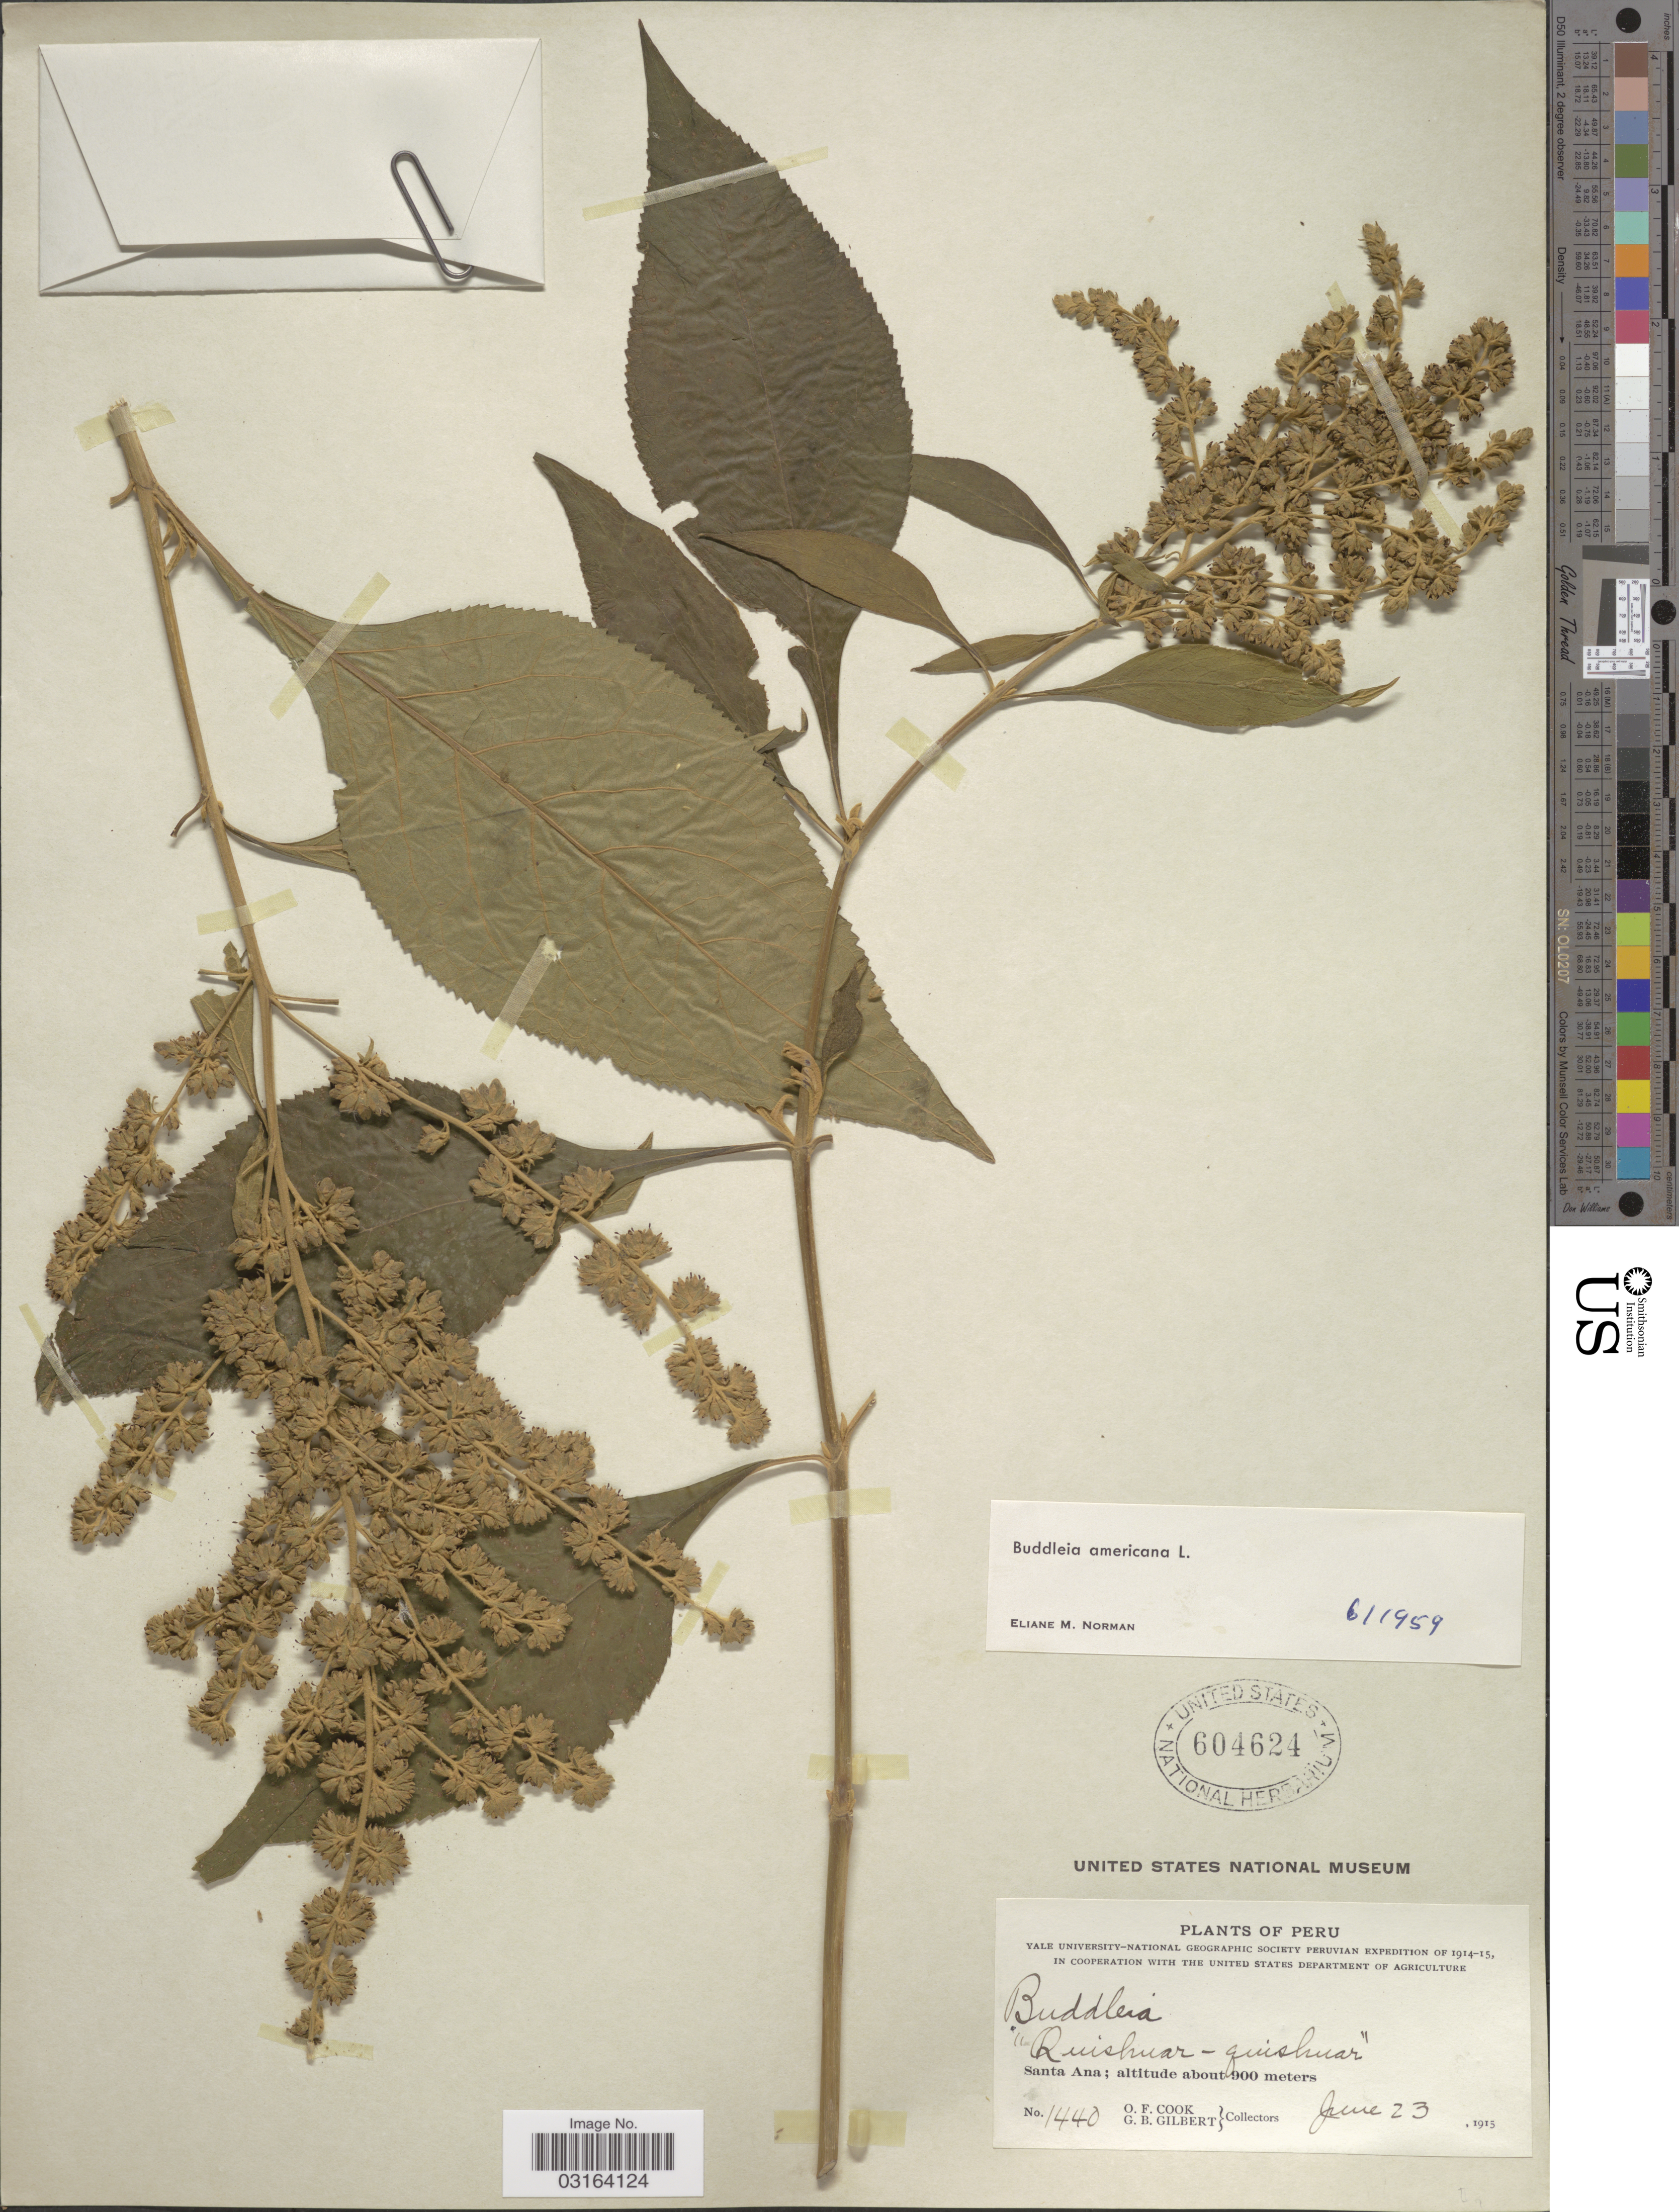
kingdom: Plantae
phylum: Tracheophyta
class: Magnoliopsida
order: Lamiales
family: Scrophulariaceae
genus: Buddleja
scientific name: Buddleja americana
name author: L.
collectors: O. F. Cook & G. B. Gilbert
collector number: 1440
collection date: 1915-06-23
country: Peru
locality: Santa Ana.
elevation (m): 900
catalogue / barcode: US 604624